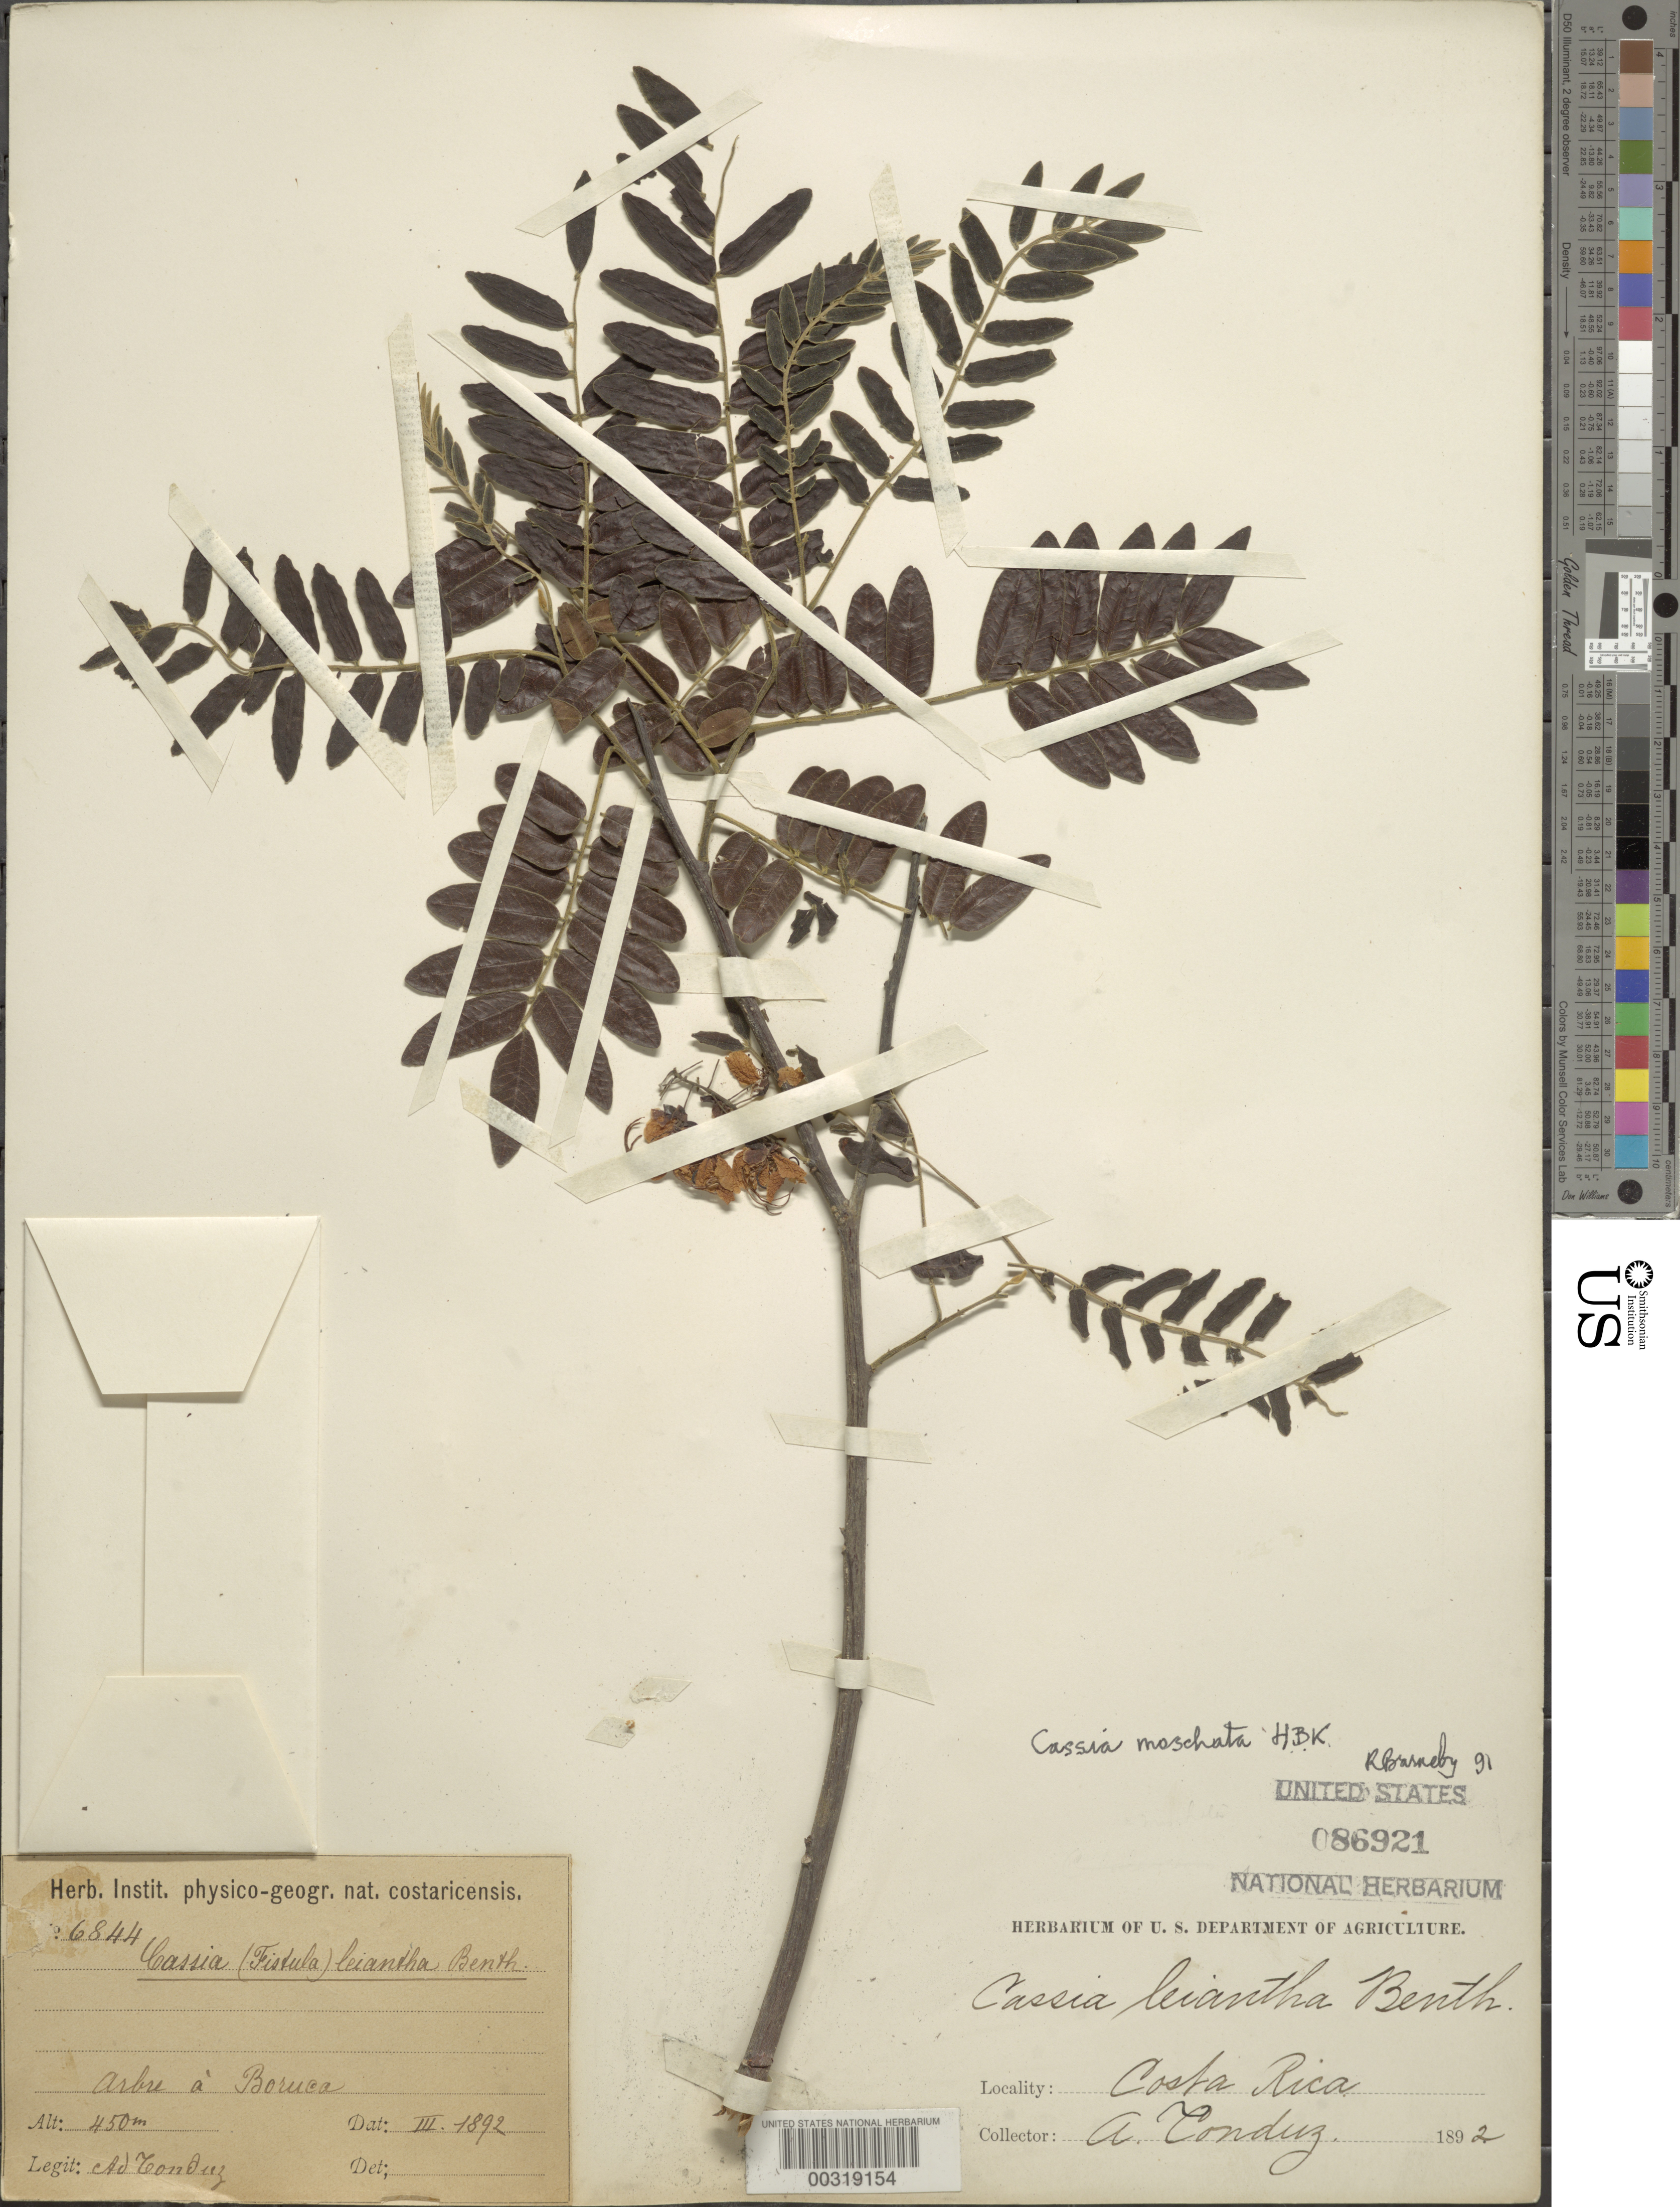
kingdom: Plantae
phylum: Tracheophyta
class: Magnoliopsida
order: Fabales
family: Fabaceae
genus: Cassia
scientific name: Cassia moschata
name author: Kunth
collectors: A. Tonduz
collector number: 6844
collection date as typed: Mar 1892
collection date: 1892-03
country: Costa Rica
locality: Boruca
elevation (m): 450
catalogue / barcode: US 86921